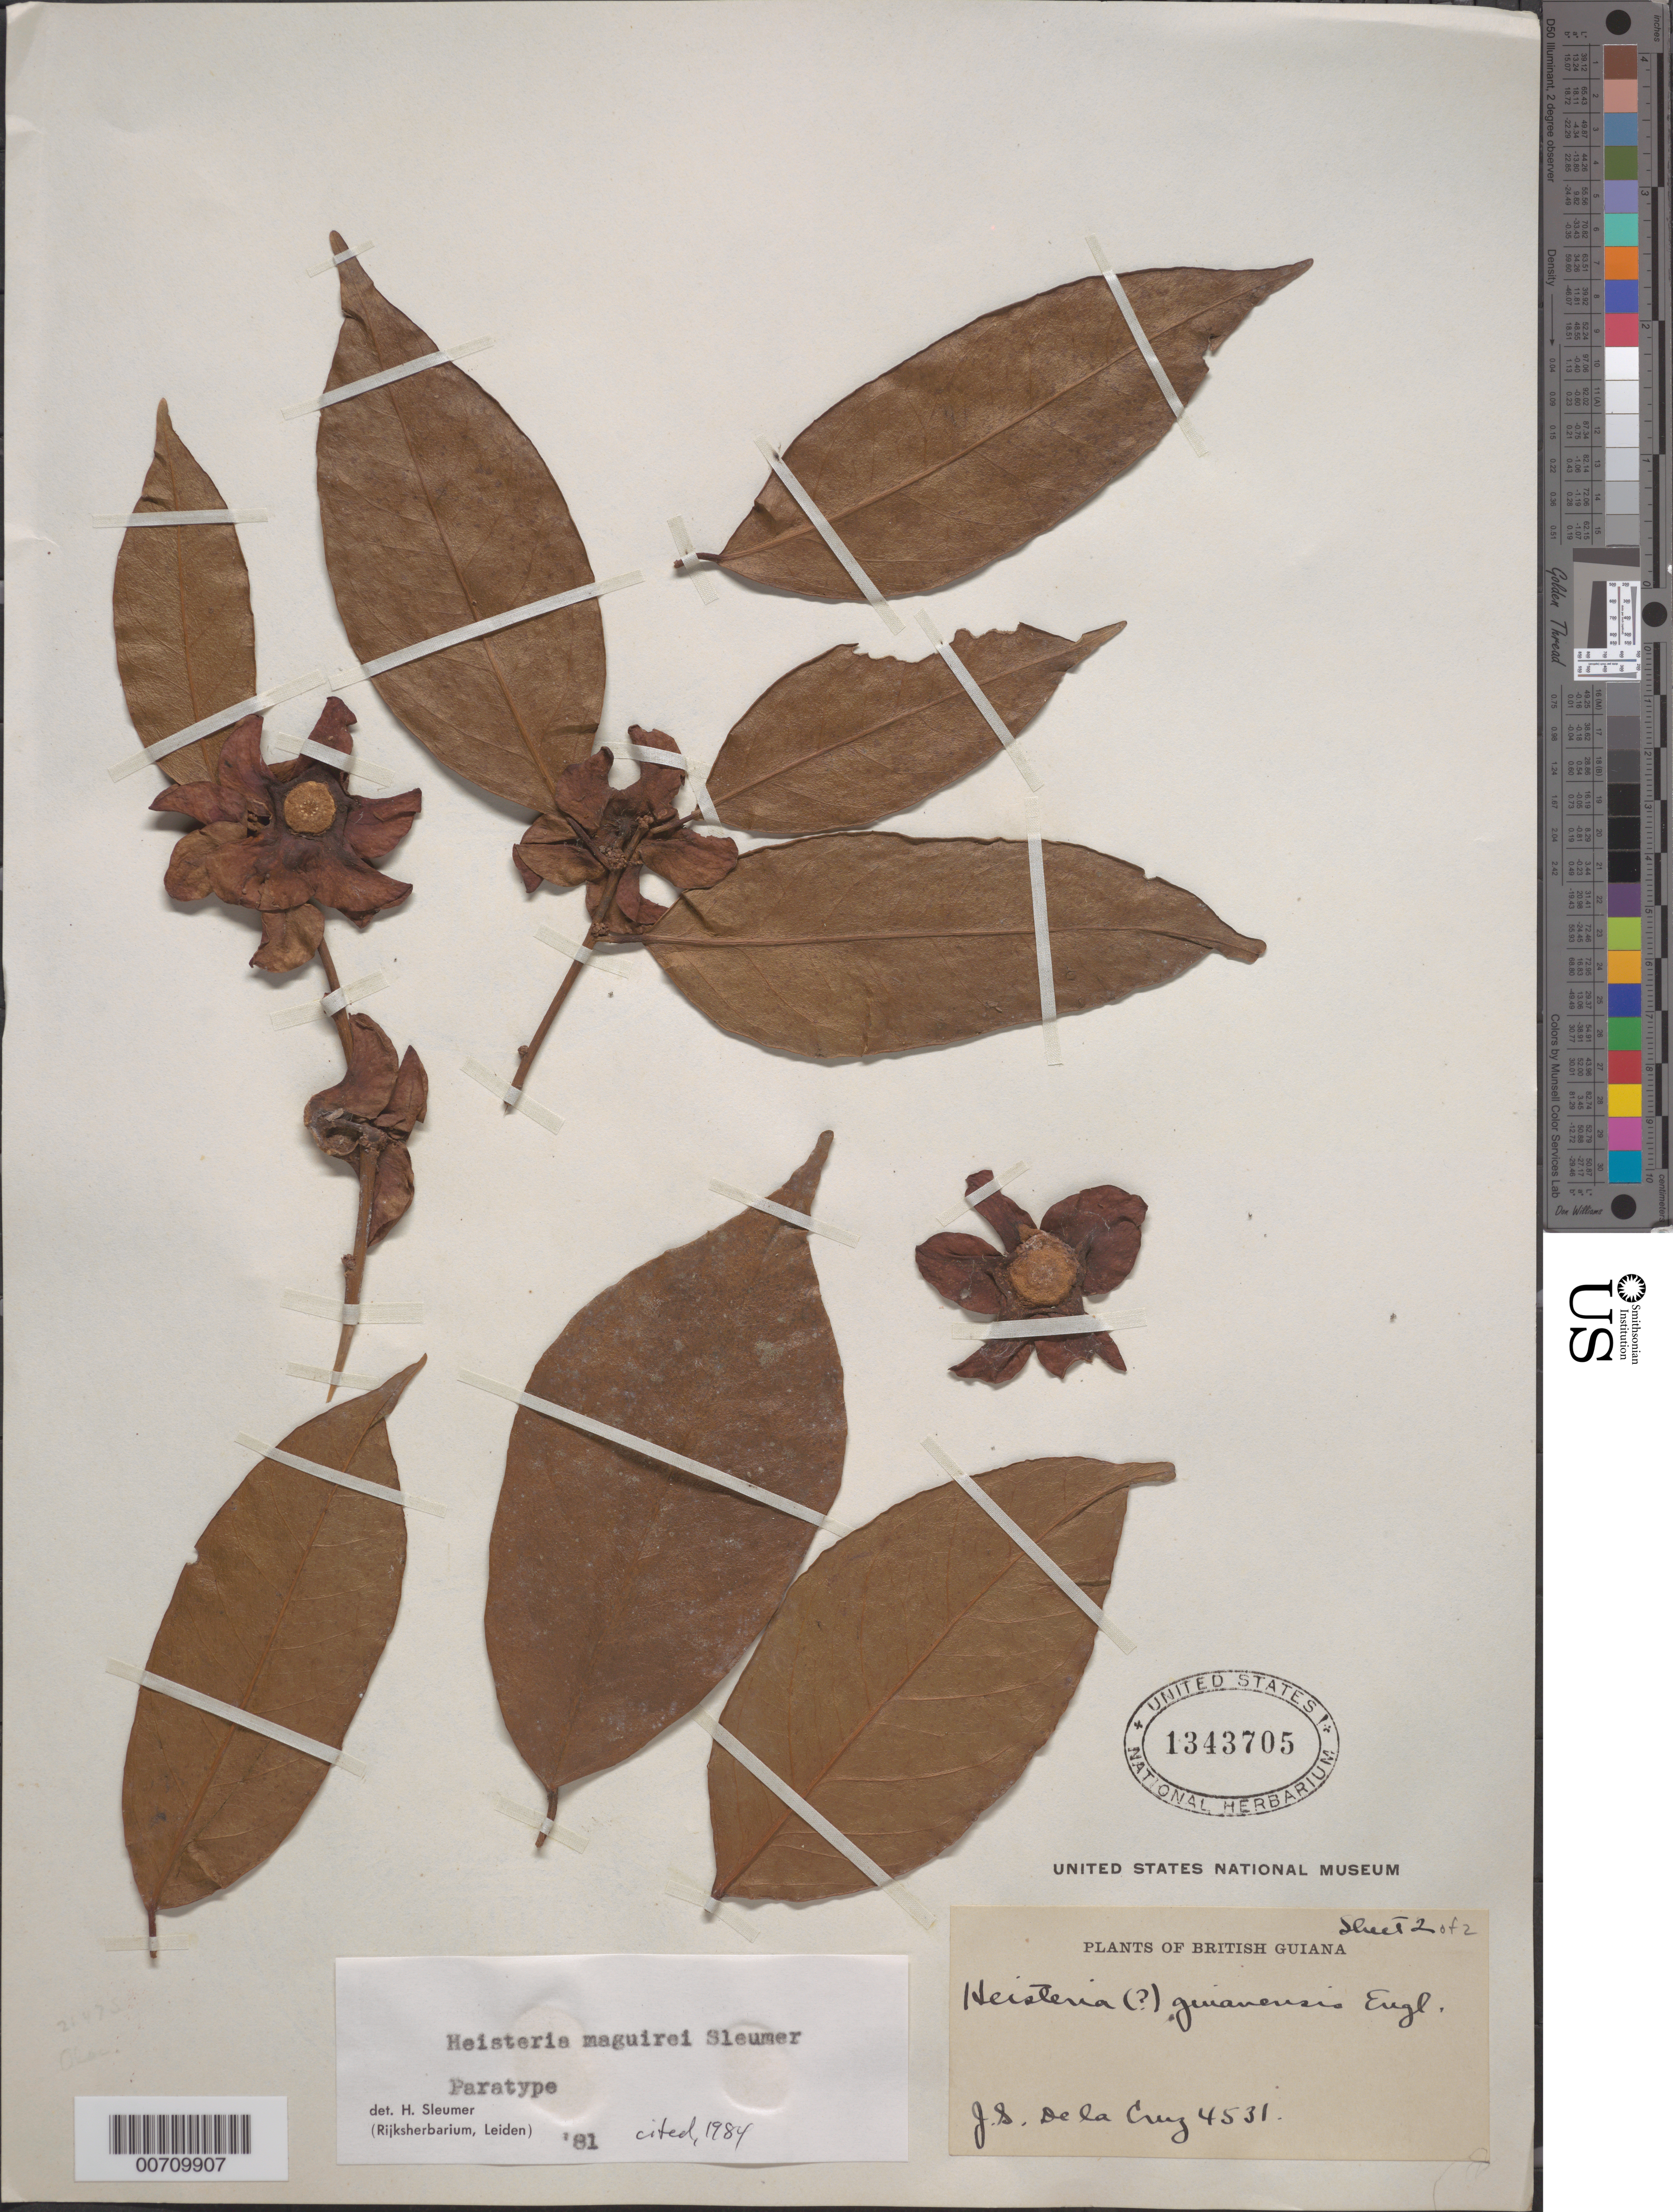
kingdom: Plantae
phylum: Tracheophyta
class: Magnoliopsida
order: Santalales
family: Erythropalaceae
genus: Heisteria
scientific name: Heisteria maguirei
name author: Sleumer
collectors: J. S. de la Cruz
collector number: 4531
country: Guyana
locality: British Guiana.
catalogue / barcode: US 1343705